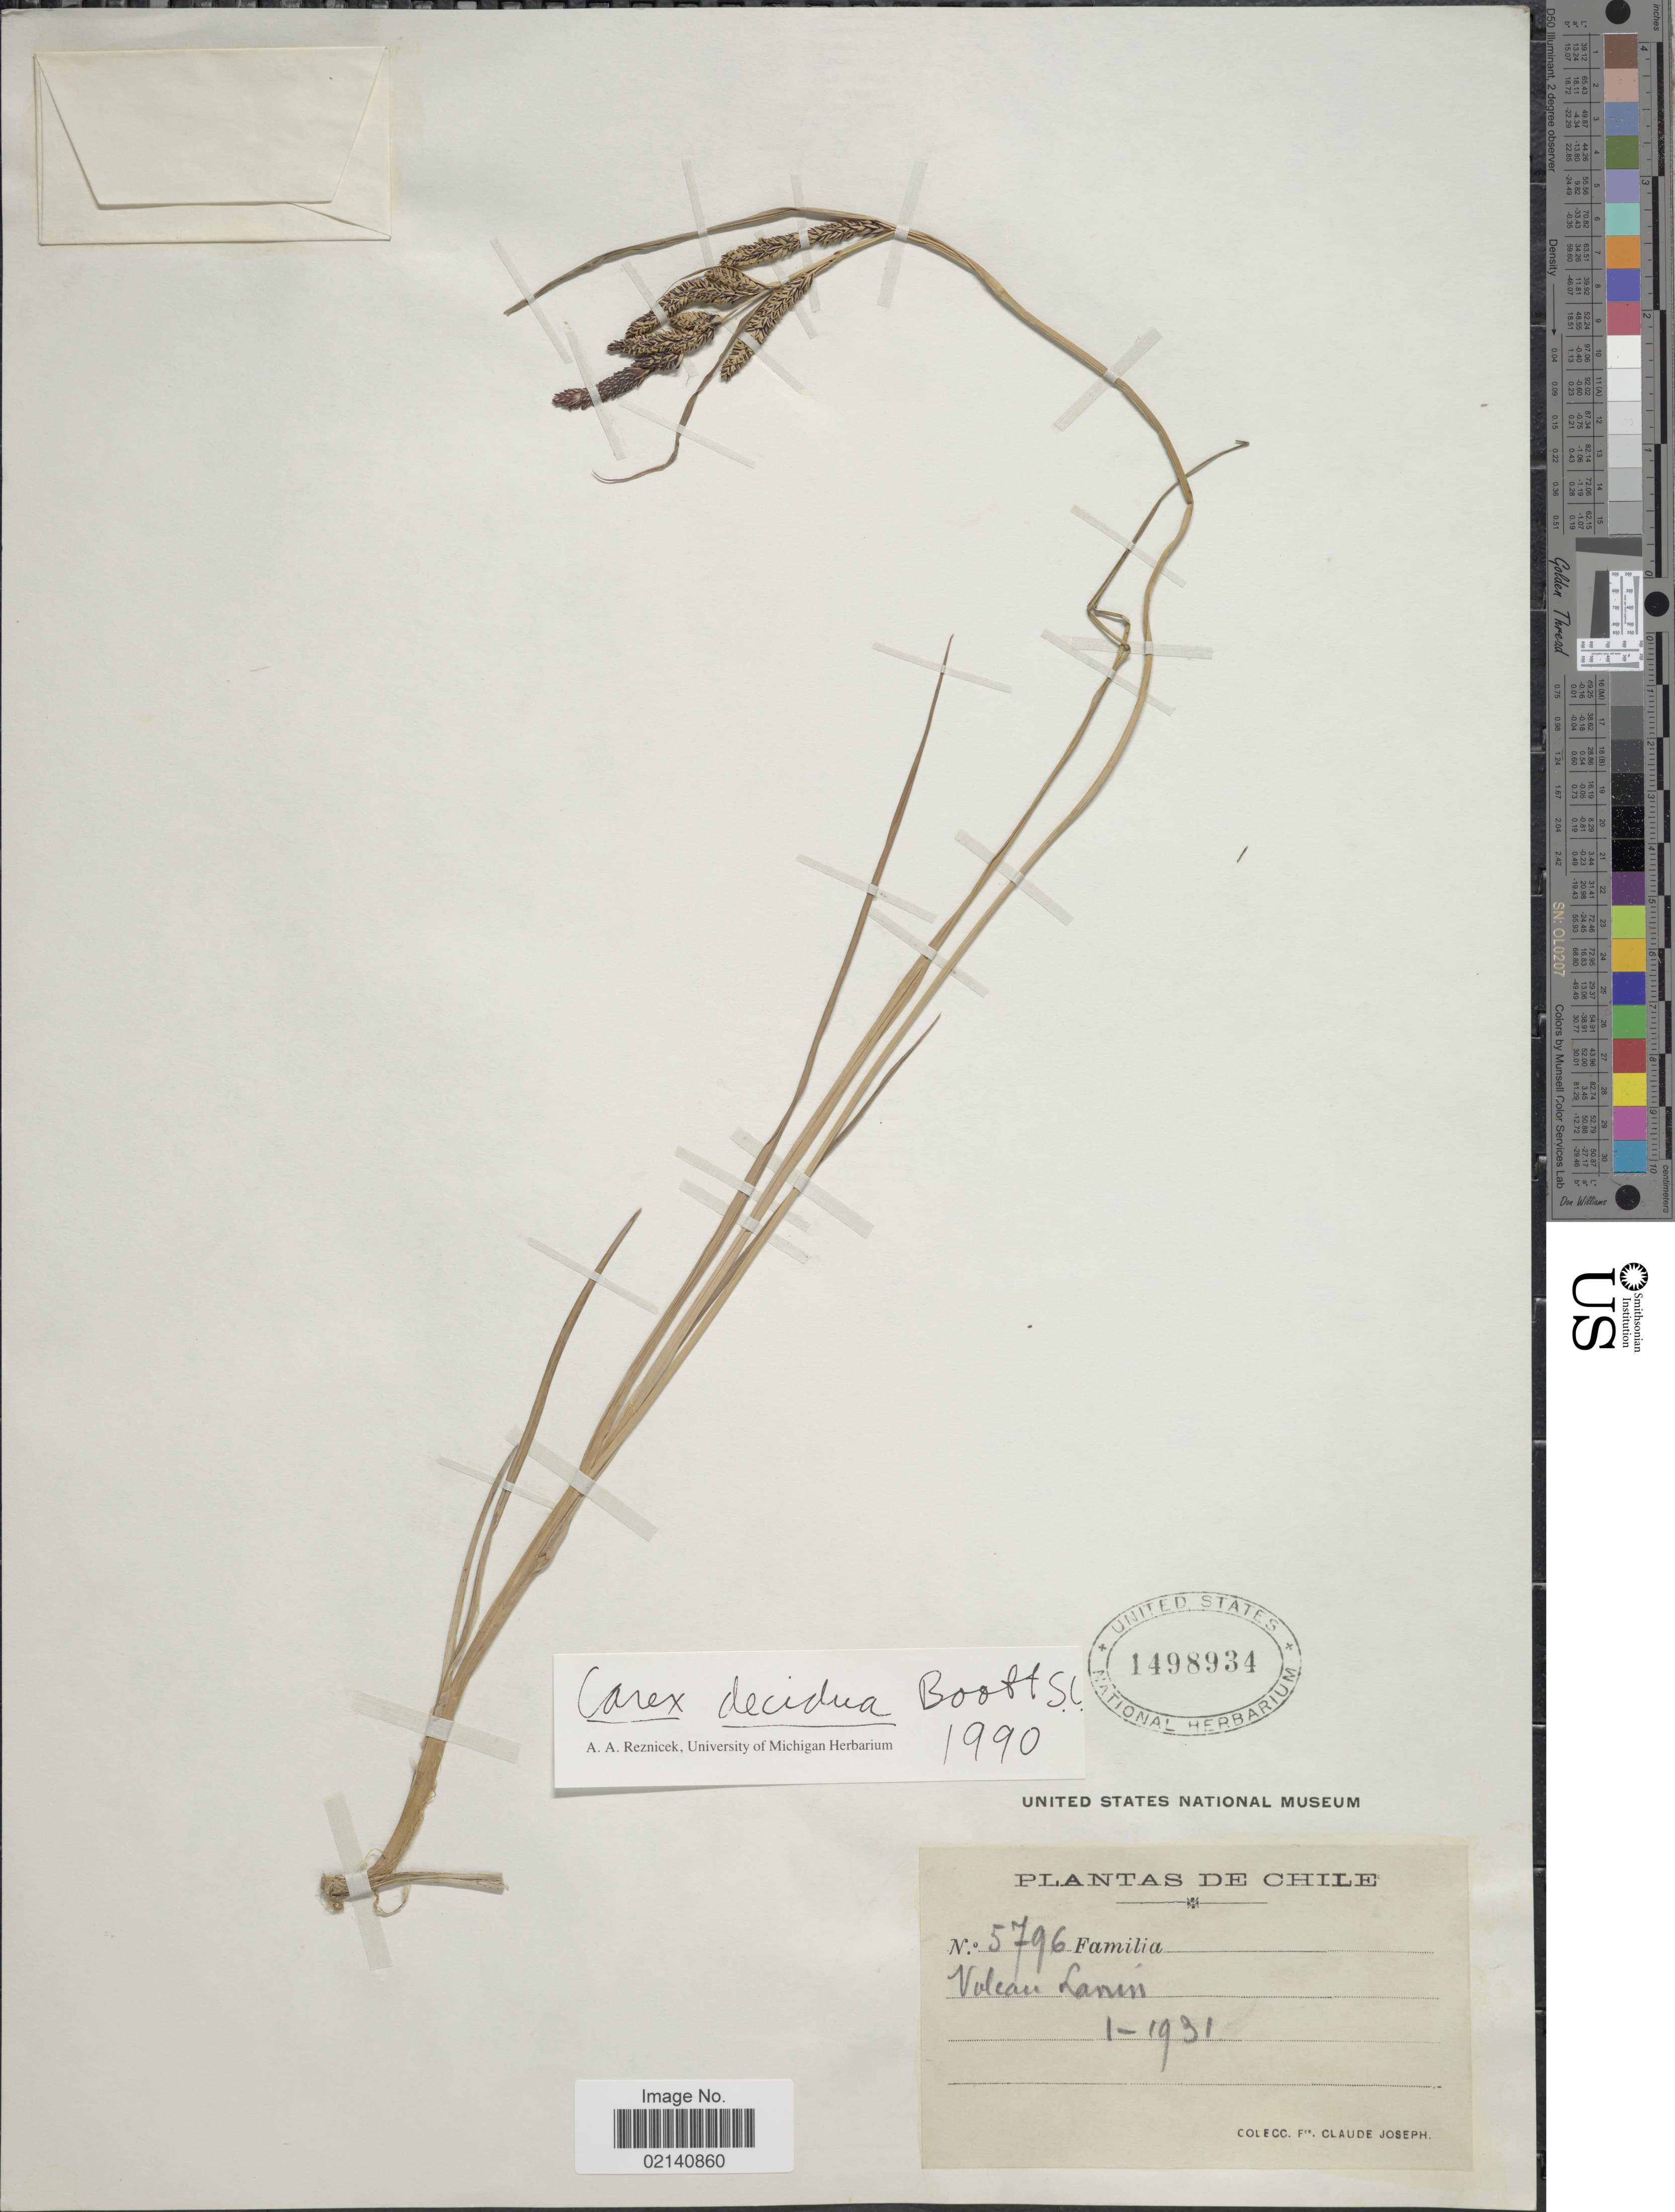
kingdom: Plantae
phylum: Tracheophyta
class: Liliopsida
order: Poales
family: Cyperaceae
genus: Carex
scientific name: Carex decidua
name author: Boott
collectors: Bro. Claude-Joseph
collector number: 5796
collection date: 1931-01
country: Chile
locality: Volcan Lanin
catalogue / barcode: US 1498934